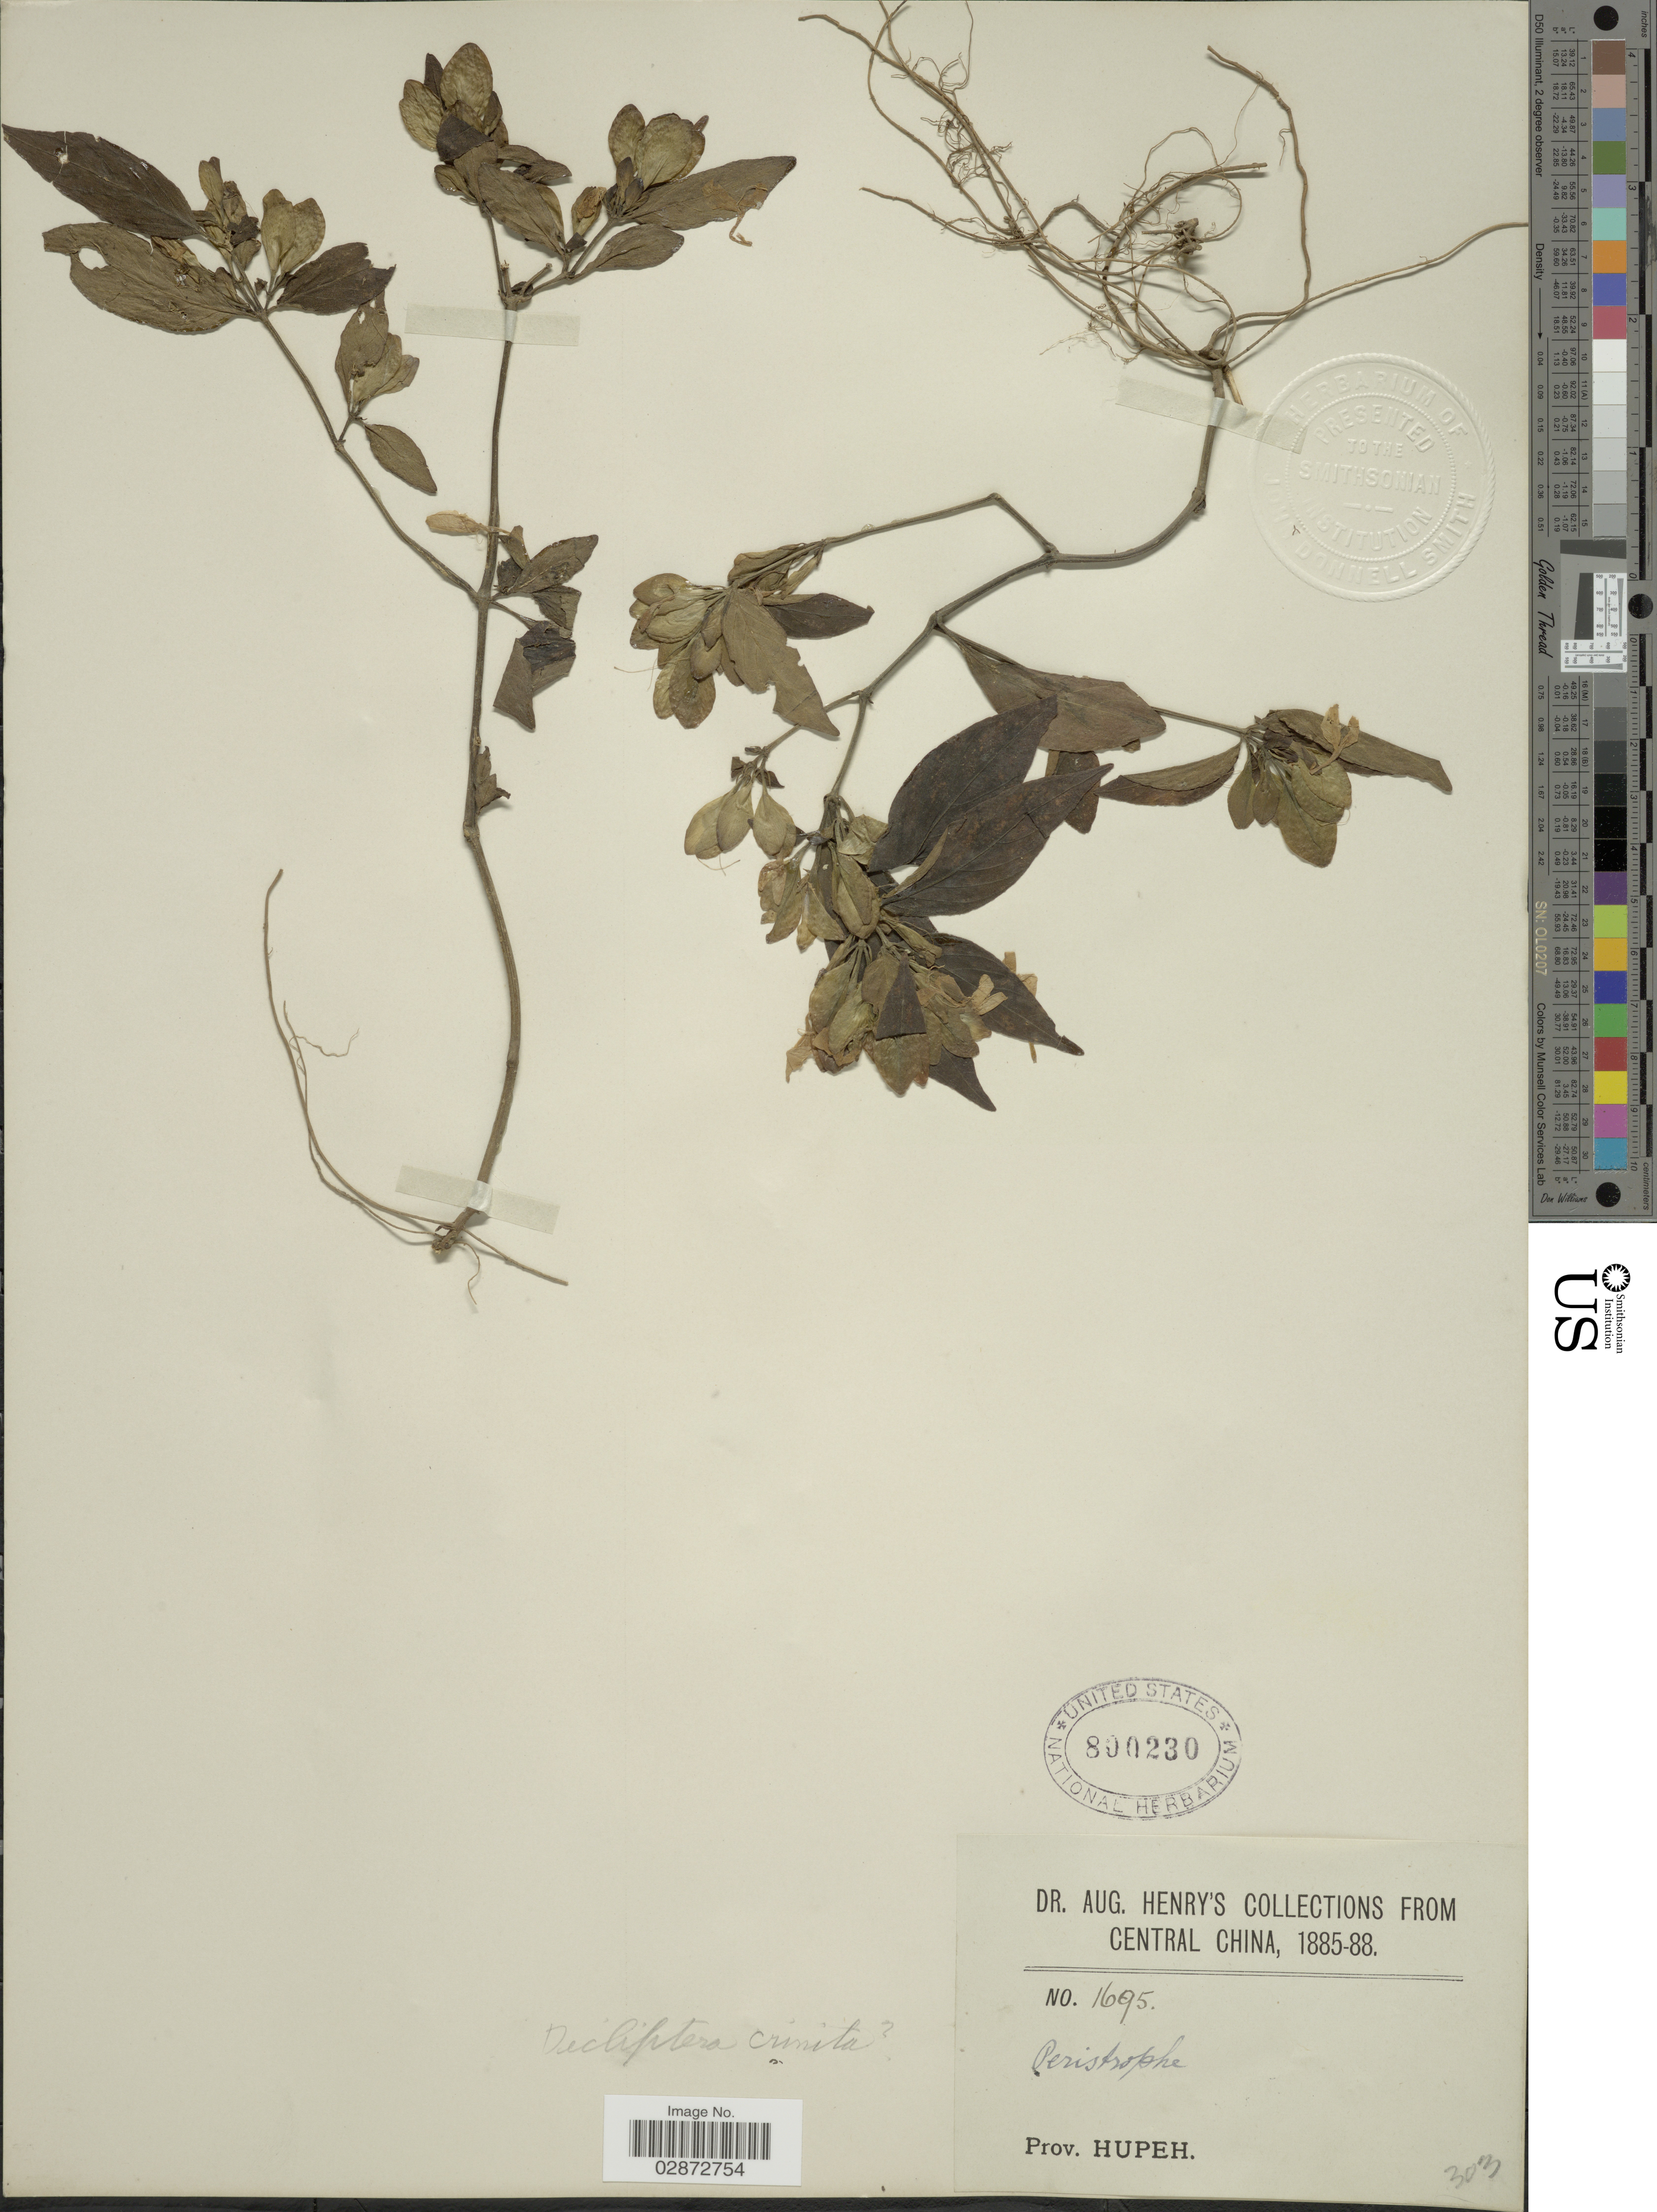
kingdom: Plantae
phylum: Tracheophyta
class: Magnoliopsida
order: Lamiales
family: Acanthaceae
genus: Dicliptera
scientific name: Dicliptera crinita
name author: Nees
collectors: A. Henry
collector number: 1695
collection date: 1885/1888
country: China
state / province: Hubei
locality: Central China, Prov. Hupeh.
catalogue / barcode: US 800230